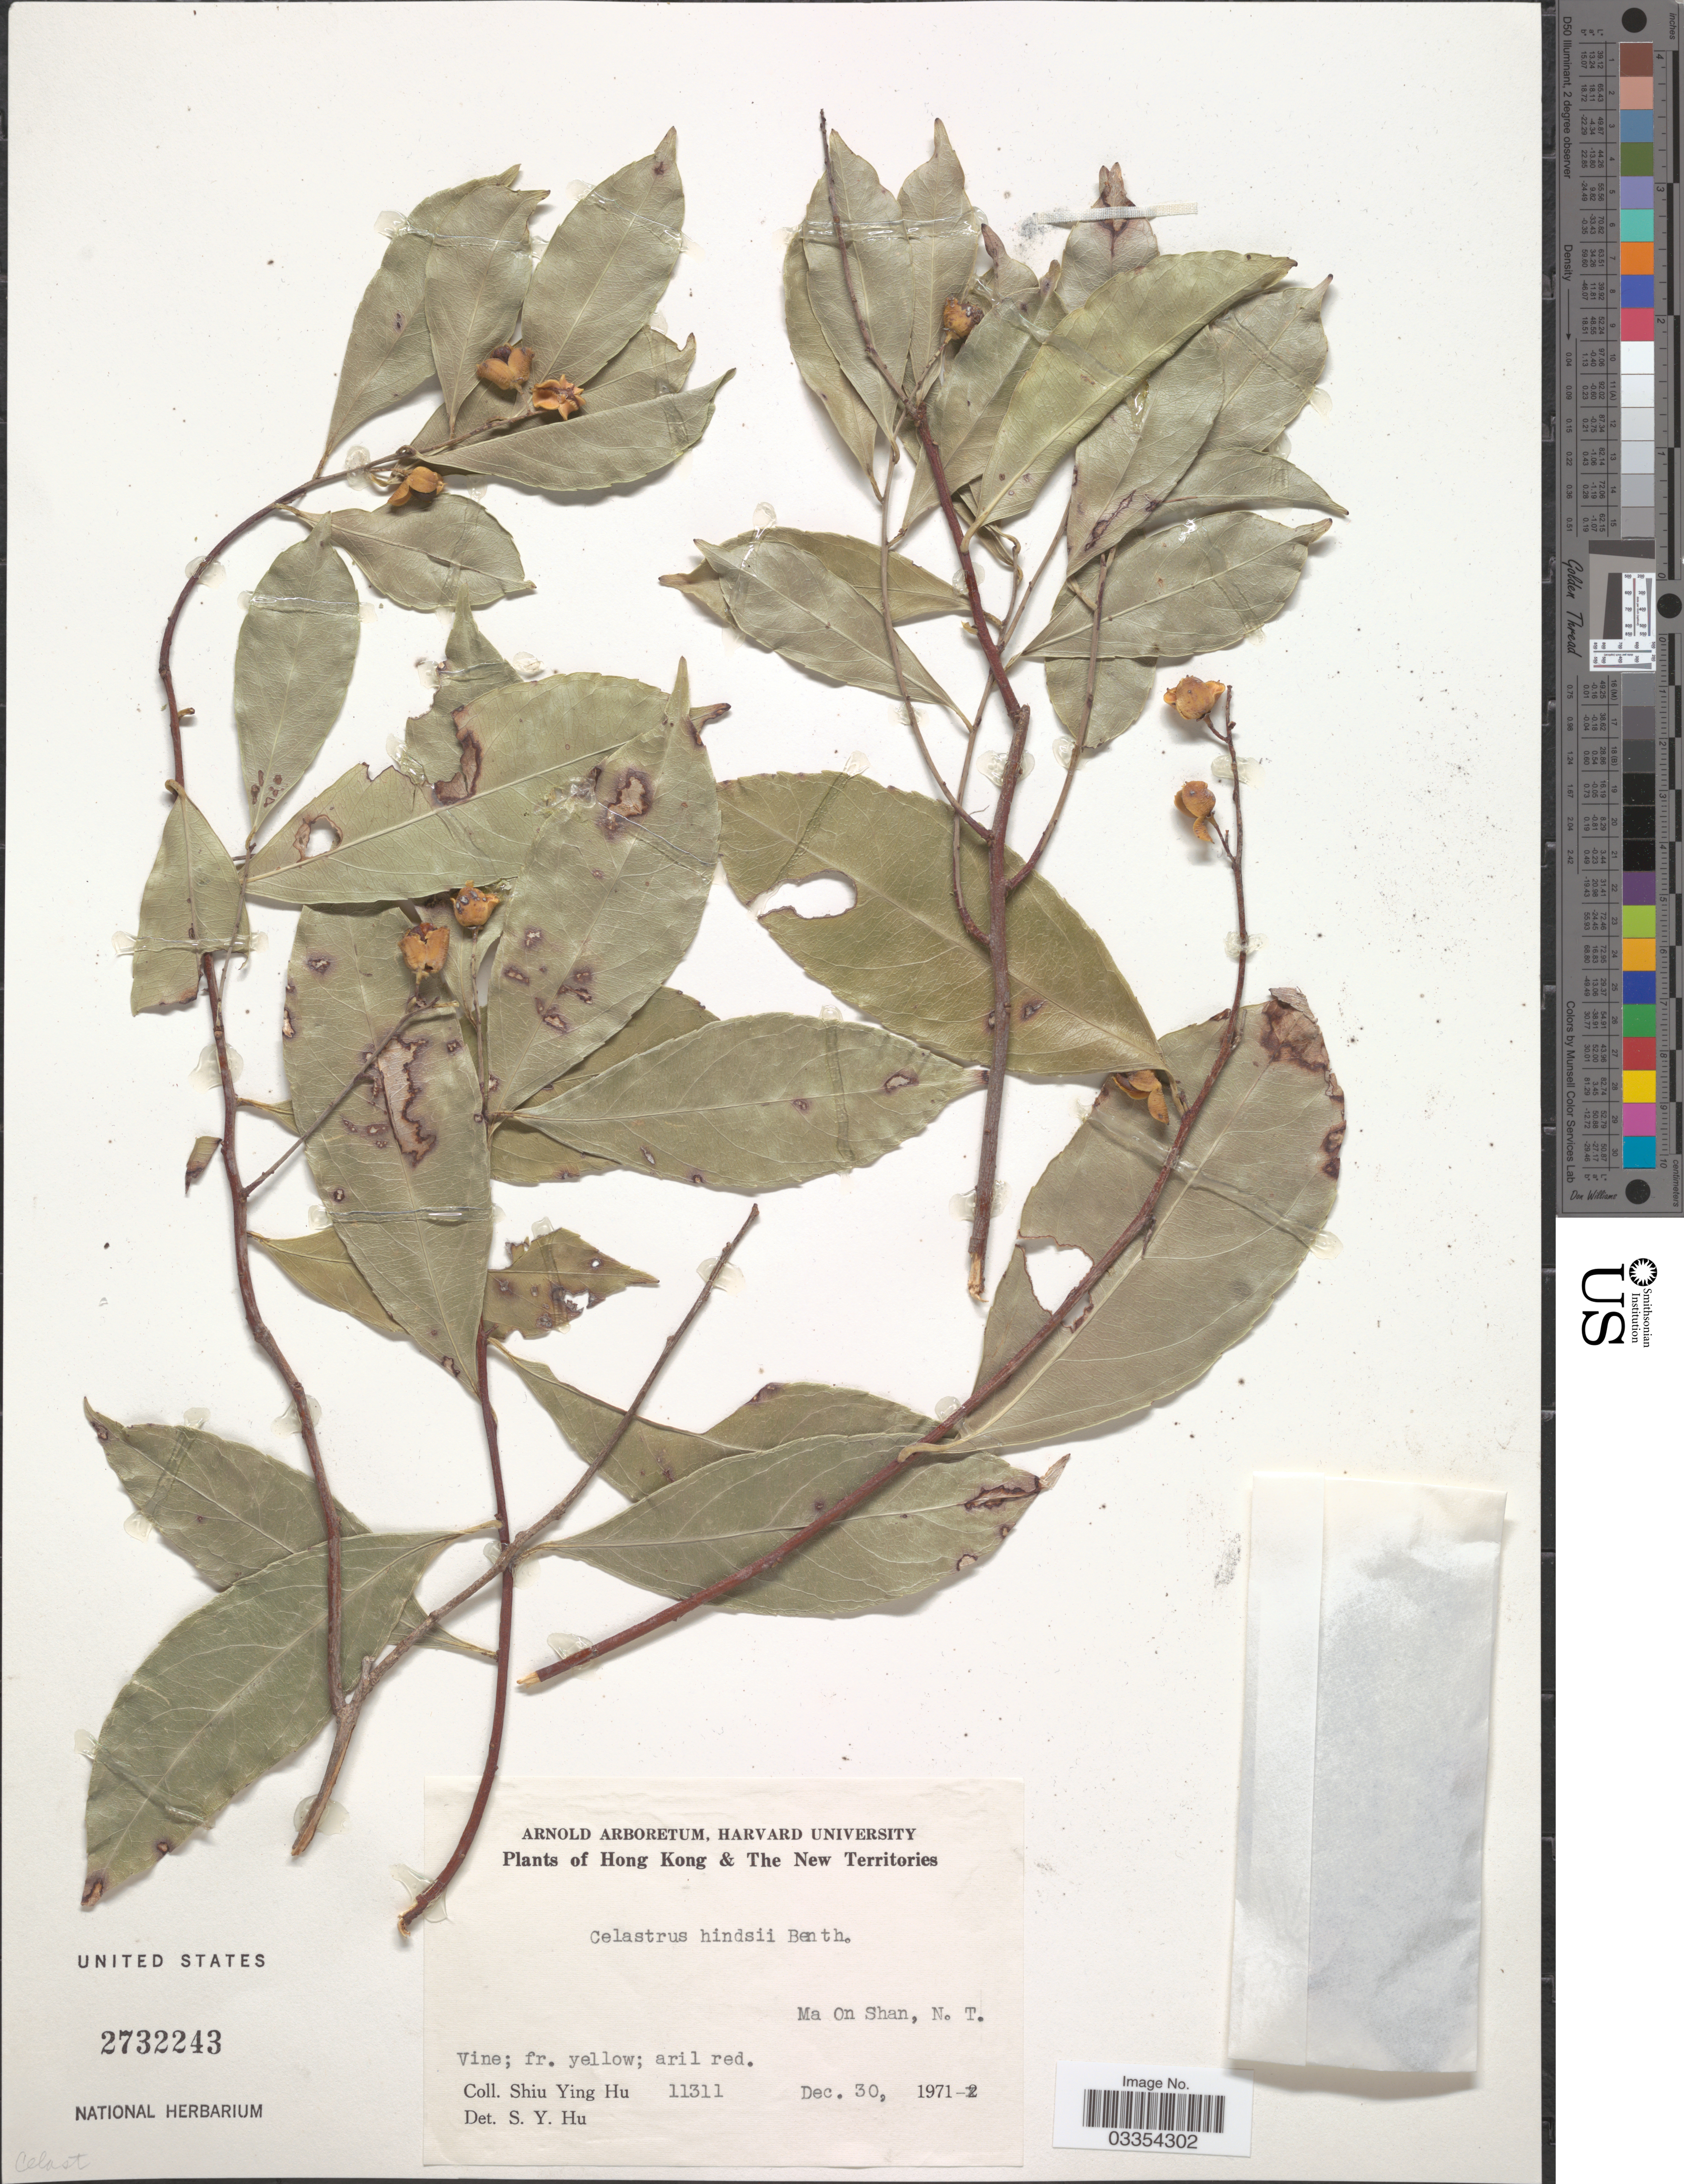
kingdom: Plantae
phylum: Tracheophyta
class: Magnoliopsida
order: Celastrales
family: Celastraceae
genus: Celastrus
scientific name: Celastrus hindsii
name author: Benth.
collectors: S. Y. Hu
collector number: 11311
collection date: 1971-12-30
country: China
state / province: Hong Kong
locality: Hong Kong & The New Territories. Ma On Shan, N. T.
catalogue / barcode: US 2732243